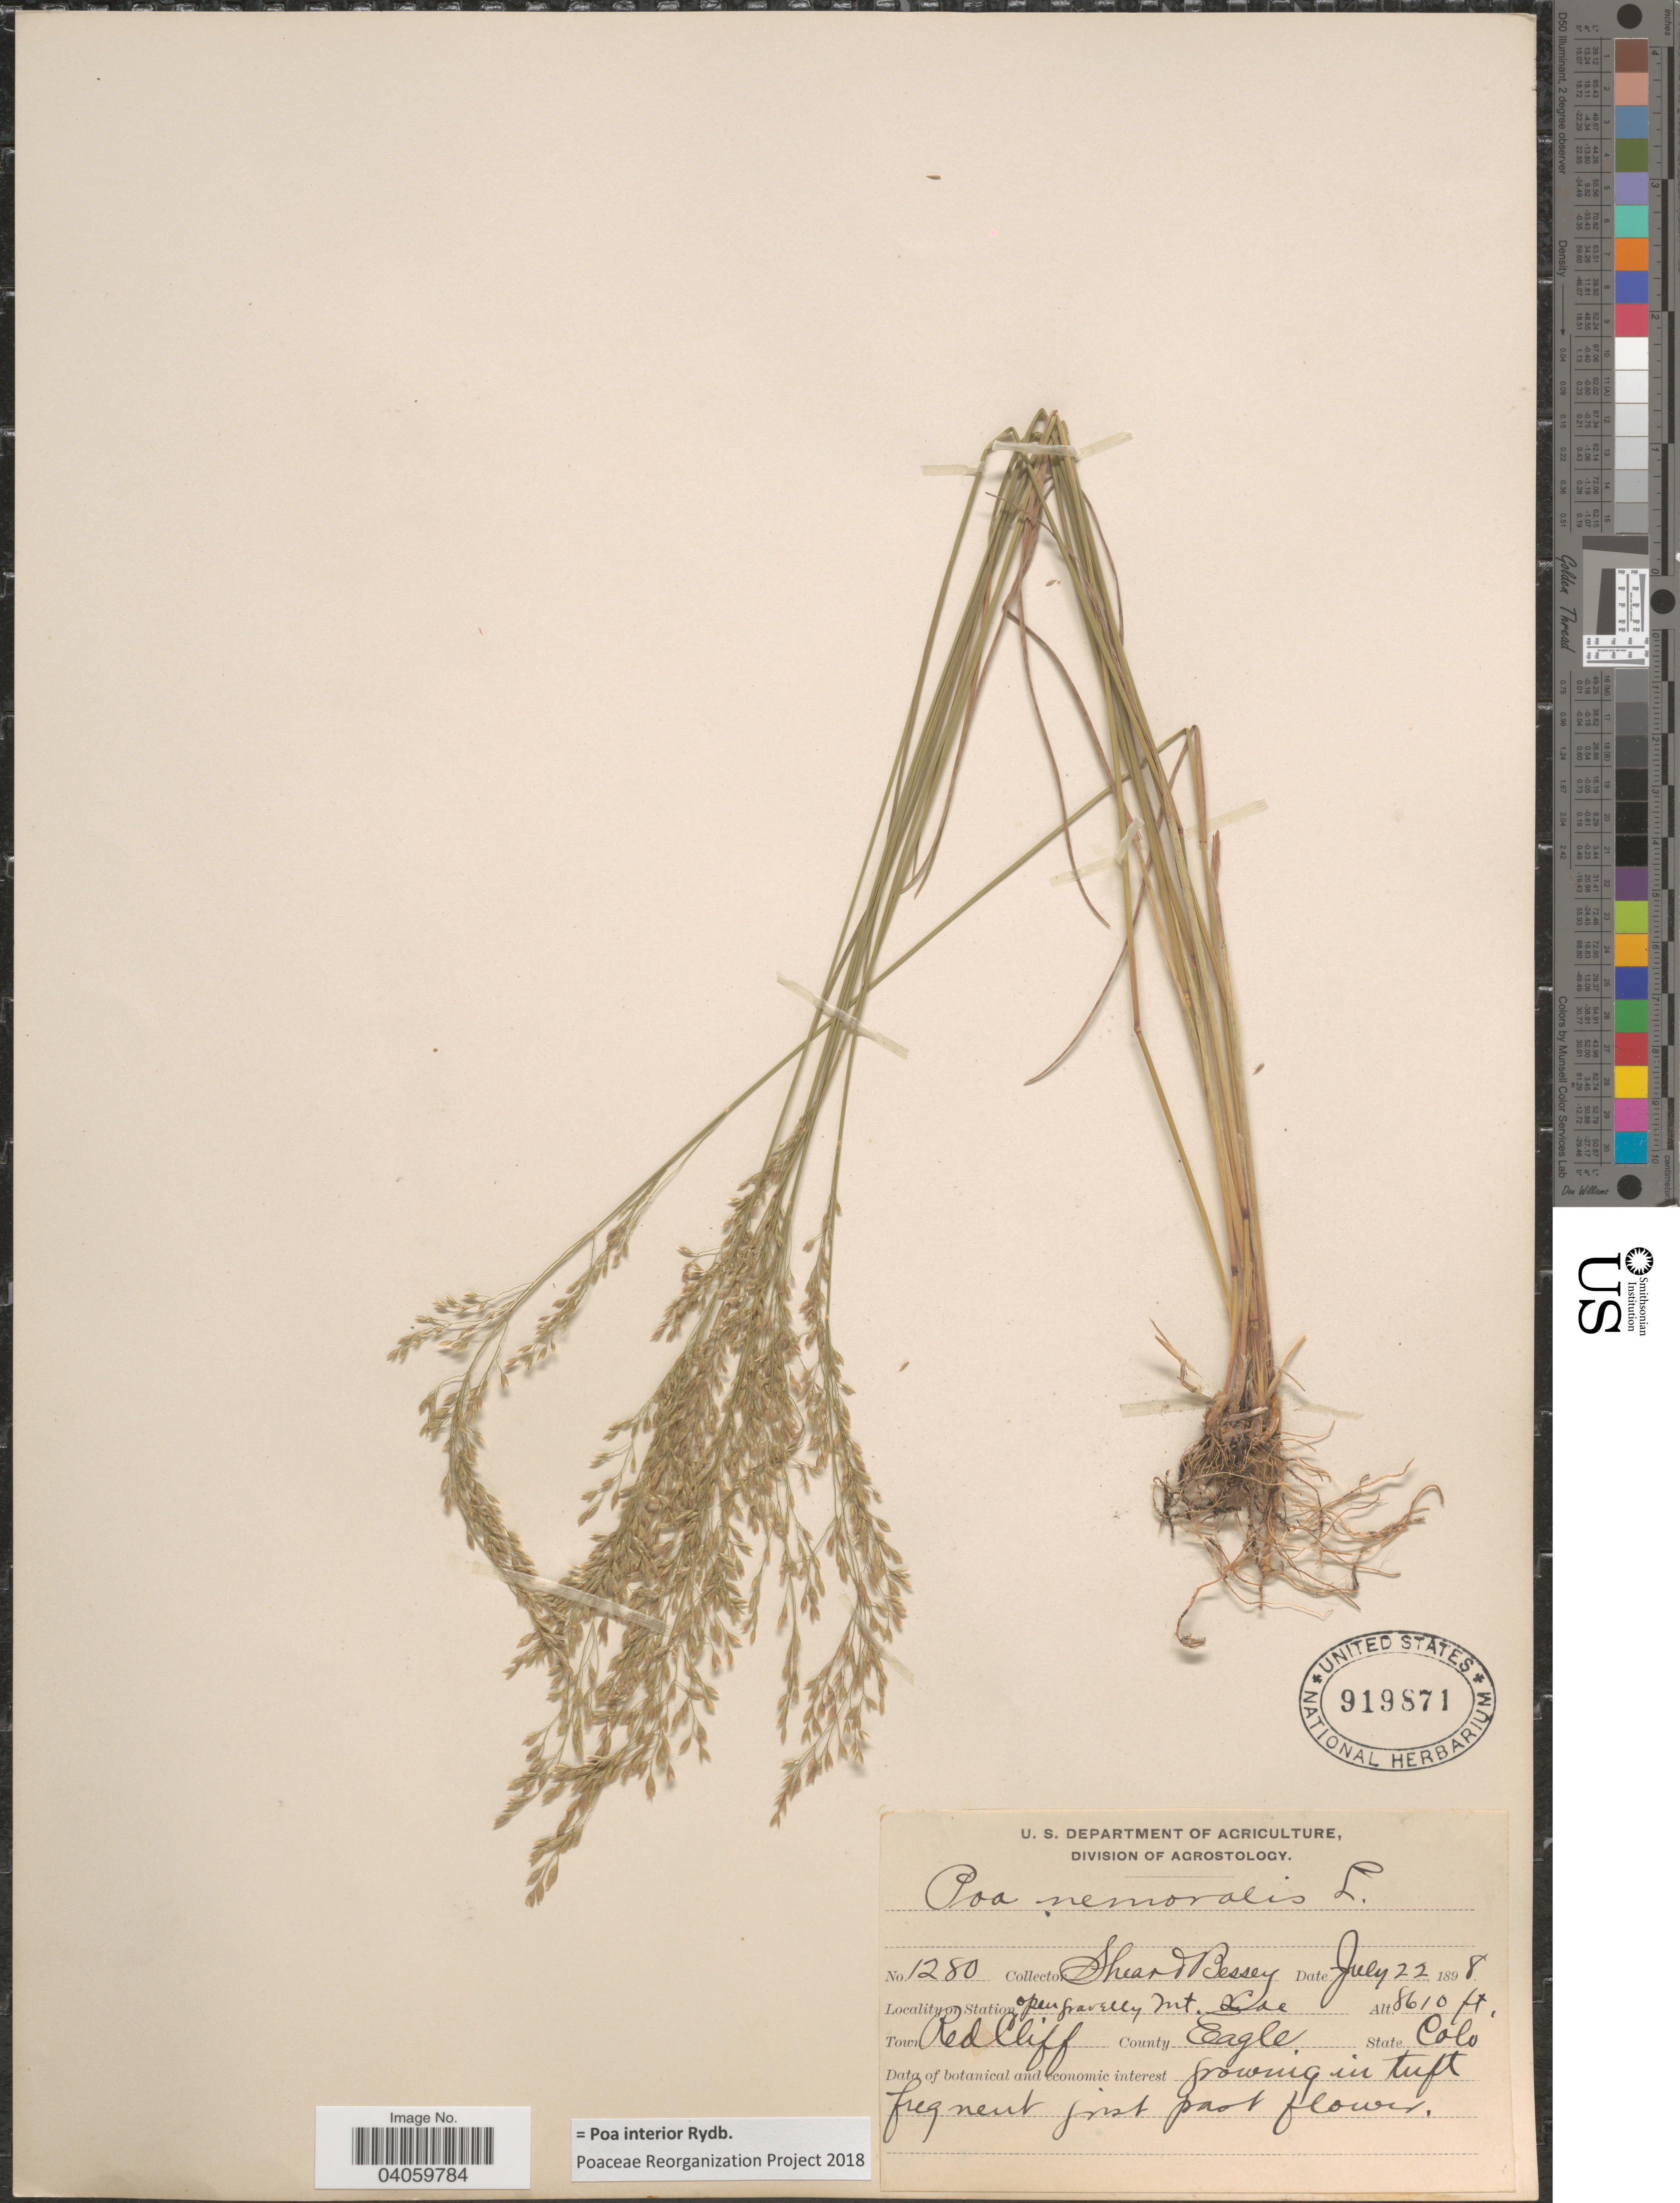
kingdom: Plantae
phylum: Tracheophyta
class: Liliopsida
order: Poales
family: Poaceae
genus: Poa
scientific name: Poa interior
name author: Rydb.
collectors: -- Shear & -. Bessey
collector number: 1280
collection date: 1898-07-22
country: United States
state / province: Colorado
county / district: Eagle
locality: Station open gravelly Mt. side Red Cliff. County Eagle.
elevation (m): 2624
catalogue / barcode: US 919871